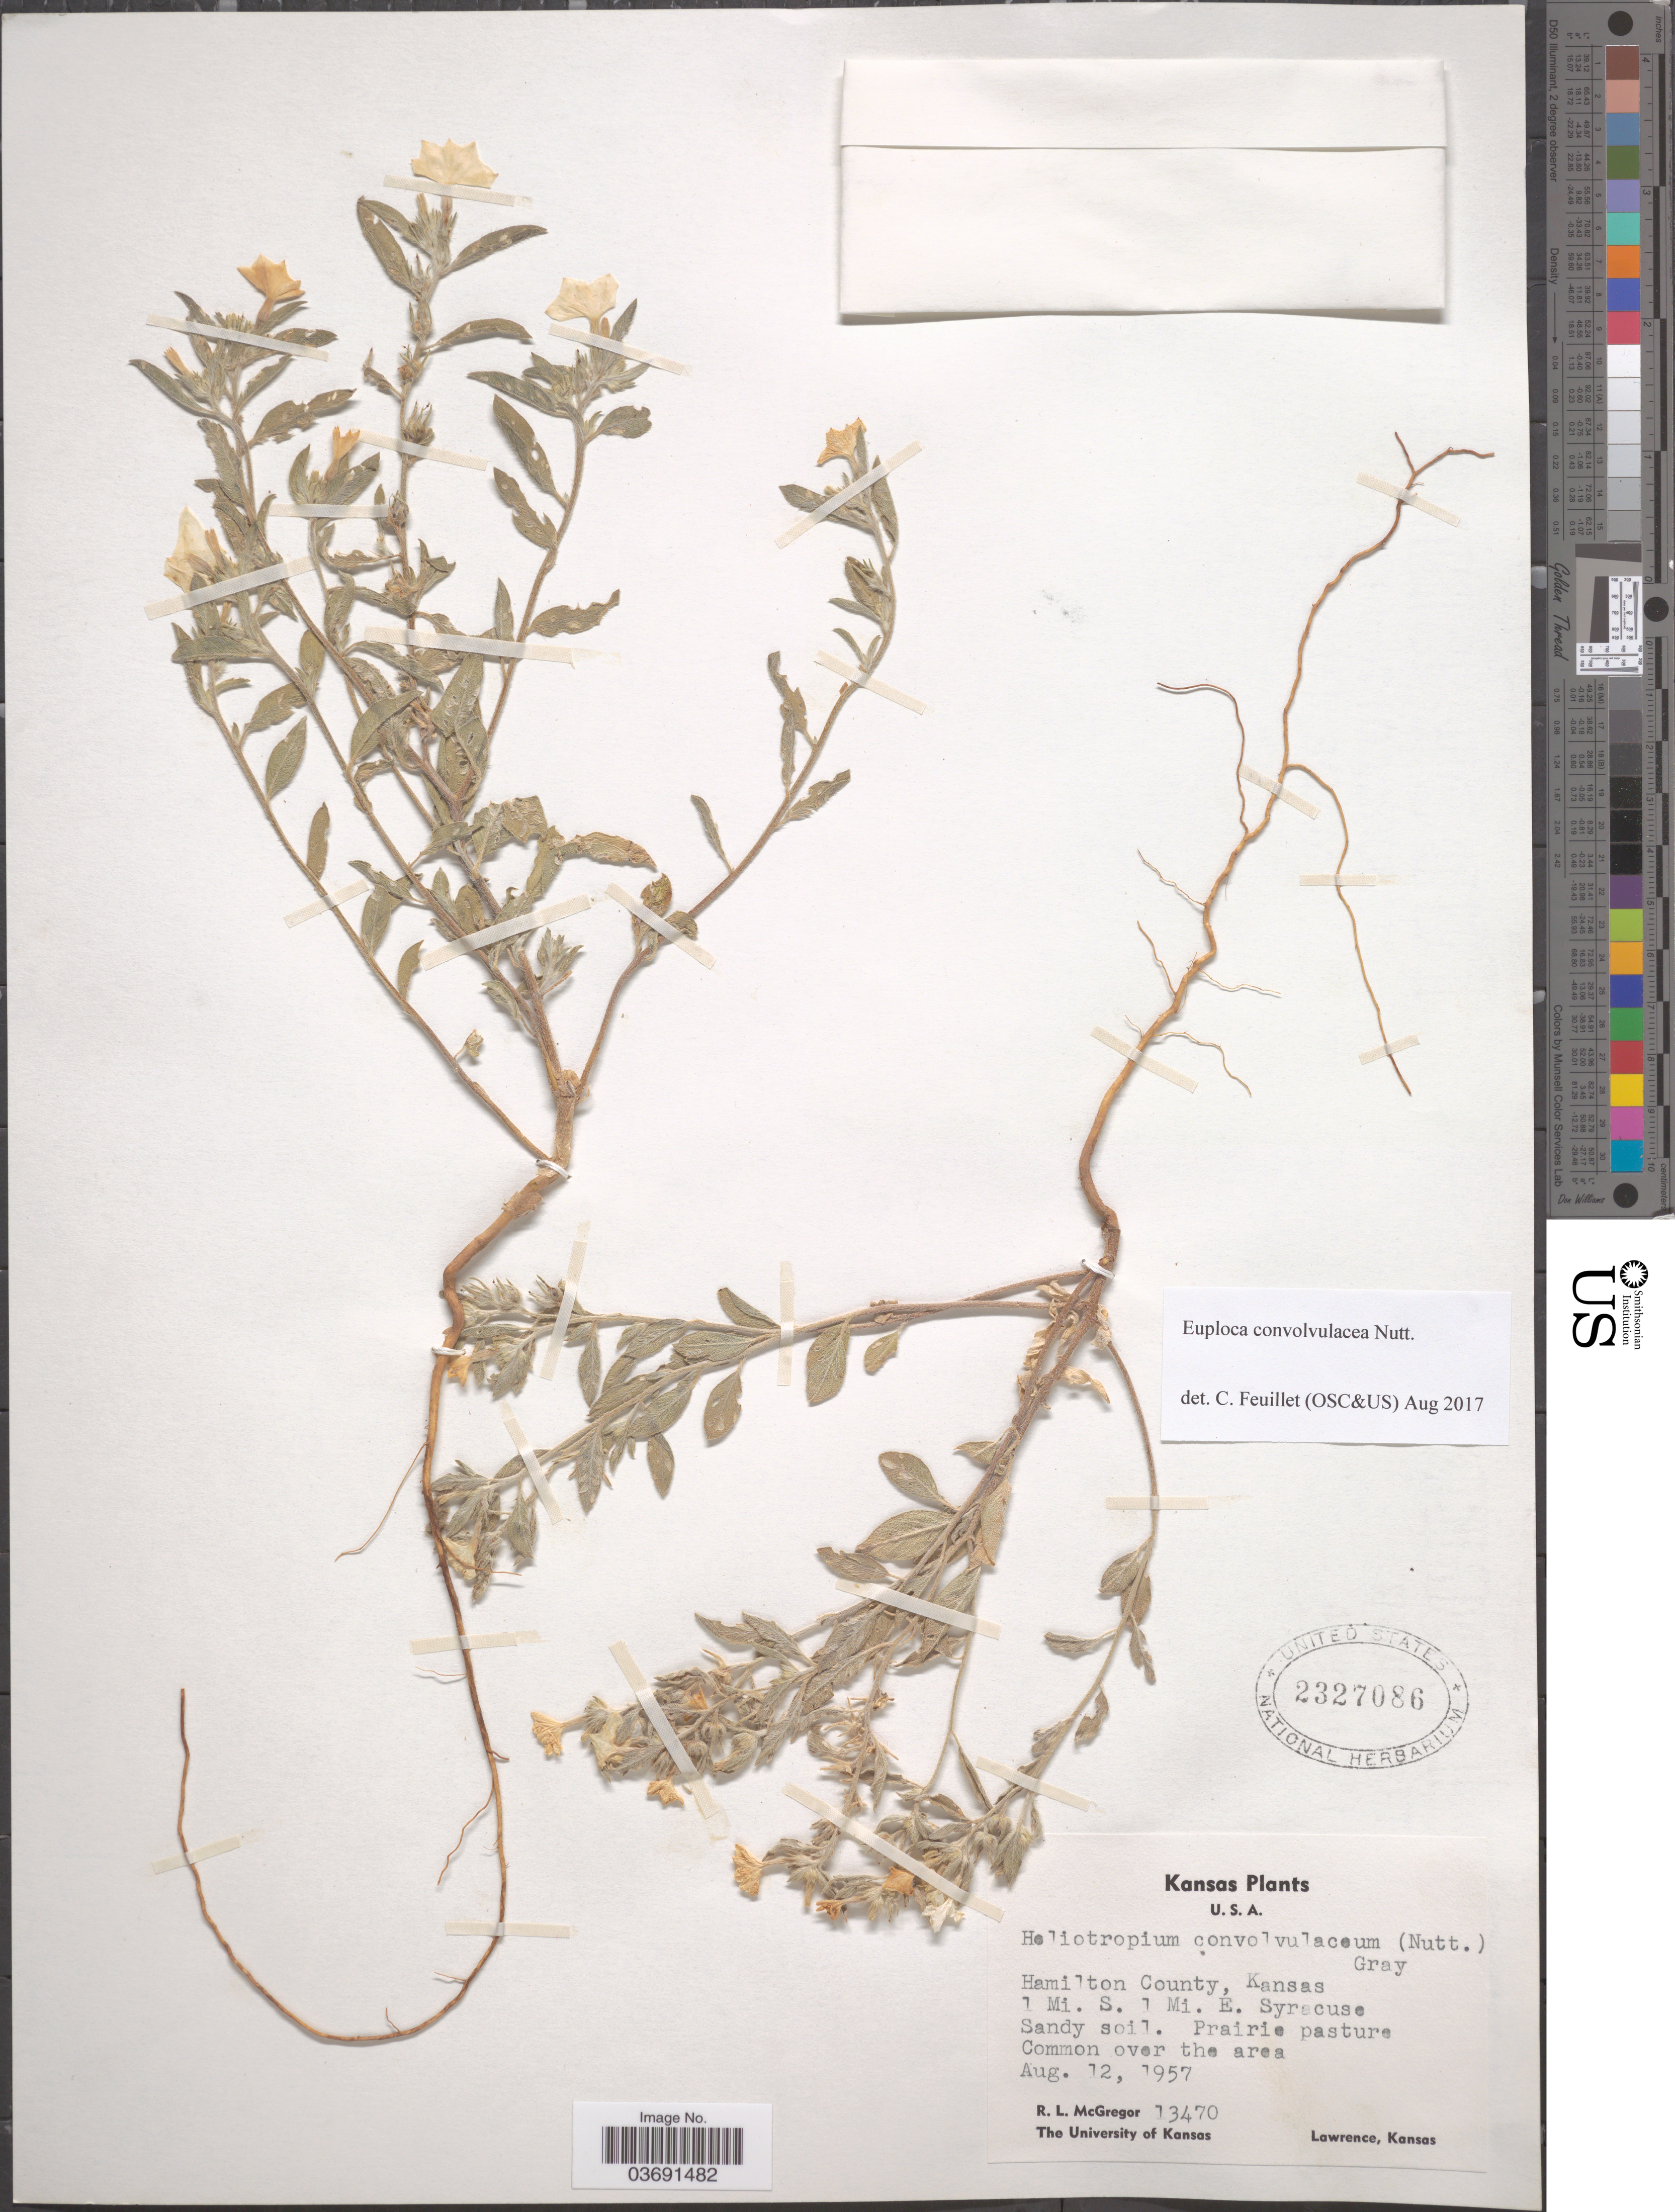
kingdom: Plantae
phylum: Tracheophyta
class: Magnoliopsida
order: Boraginales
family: Heliotropiaceae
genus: Euploca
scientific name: Euploca convolvulacea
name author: Nutt.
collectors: R. McGregor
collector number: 13470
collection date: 1957-08-12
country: United States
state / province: Kansas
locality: Hamilton County. 1 Mi. S. 1 Mi. E. Syracuse. Prairie pasture.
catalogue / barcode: US 2327086